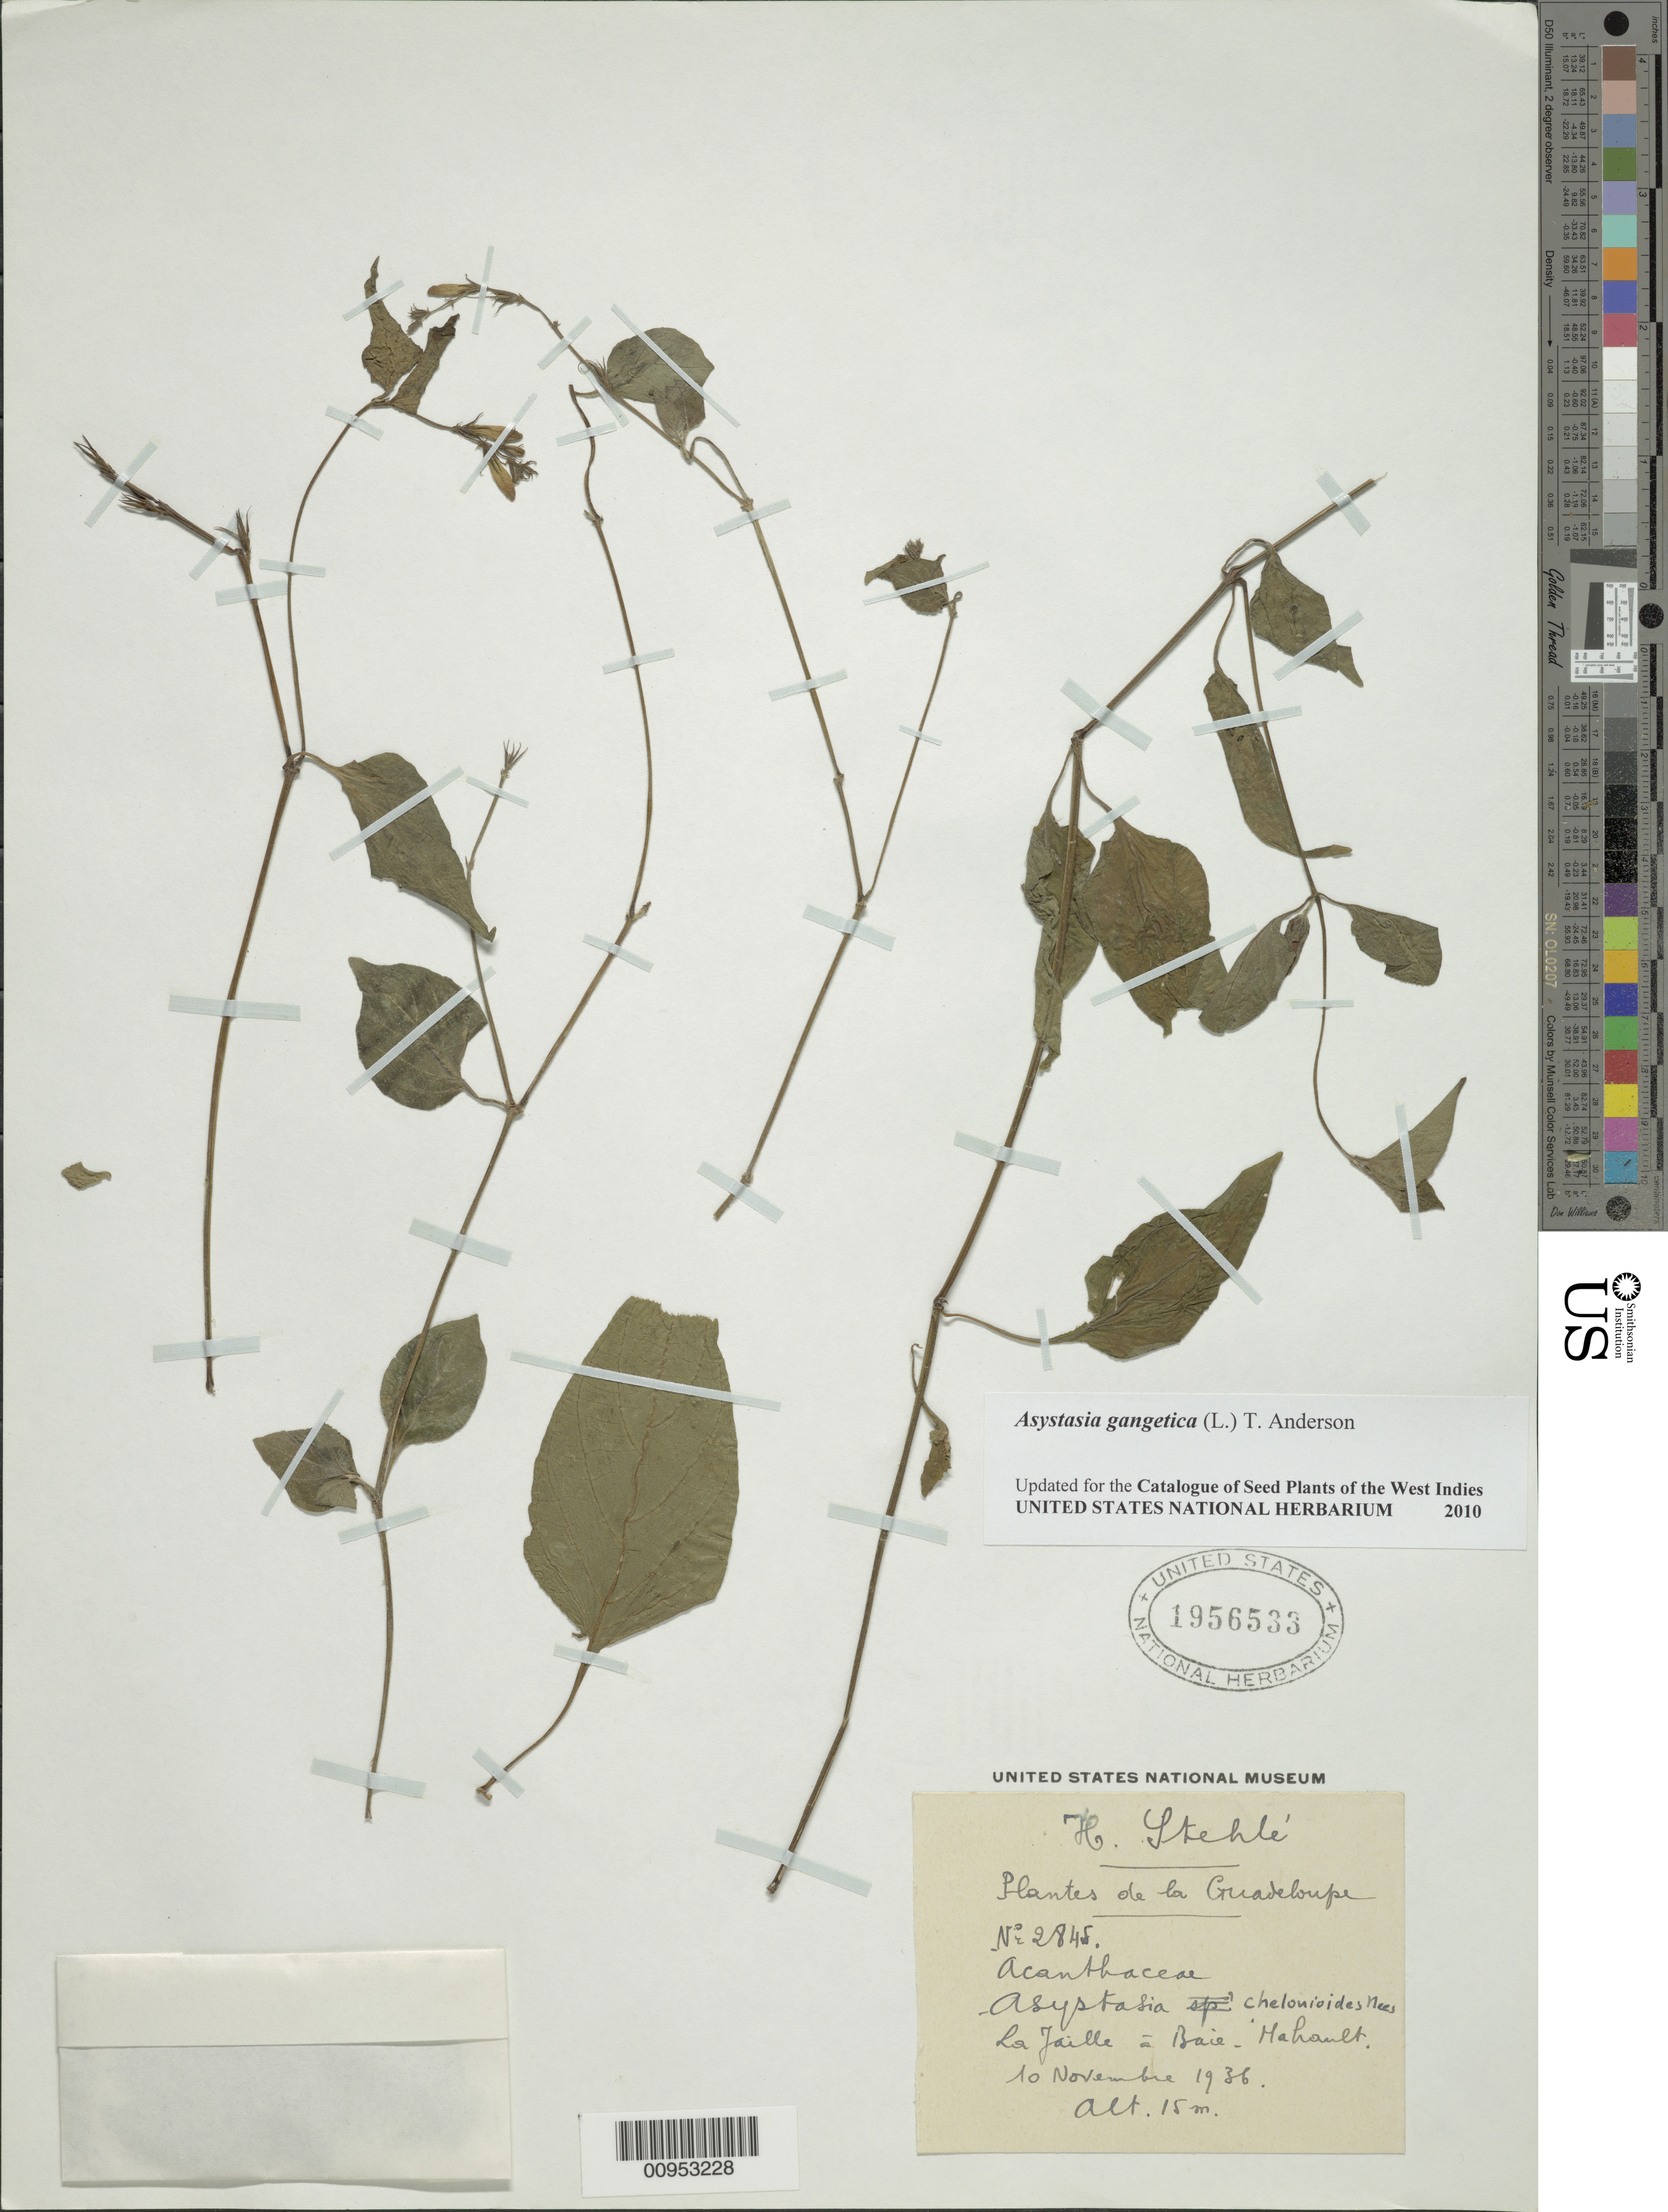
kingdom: Plantae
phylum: Tracheophyta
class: Magnoliopsida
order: Lamiales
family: Acanthaceae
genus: Asystasia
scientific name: Asystasia gangetica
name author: (L.) T. Anderson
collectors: H. Stehlé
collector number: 2845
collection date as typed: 10 Nov 1936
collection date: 1936-11-10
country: Guadeloupe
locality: La Jaille, Baie Mahault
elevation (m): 15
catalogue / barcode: US 1956533